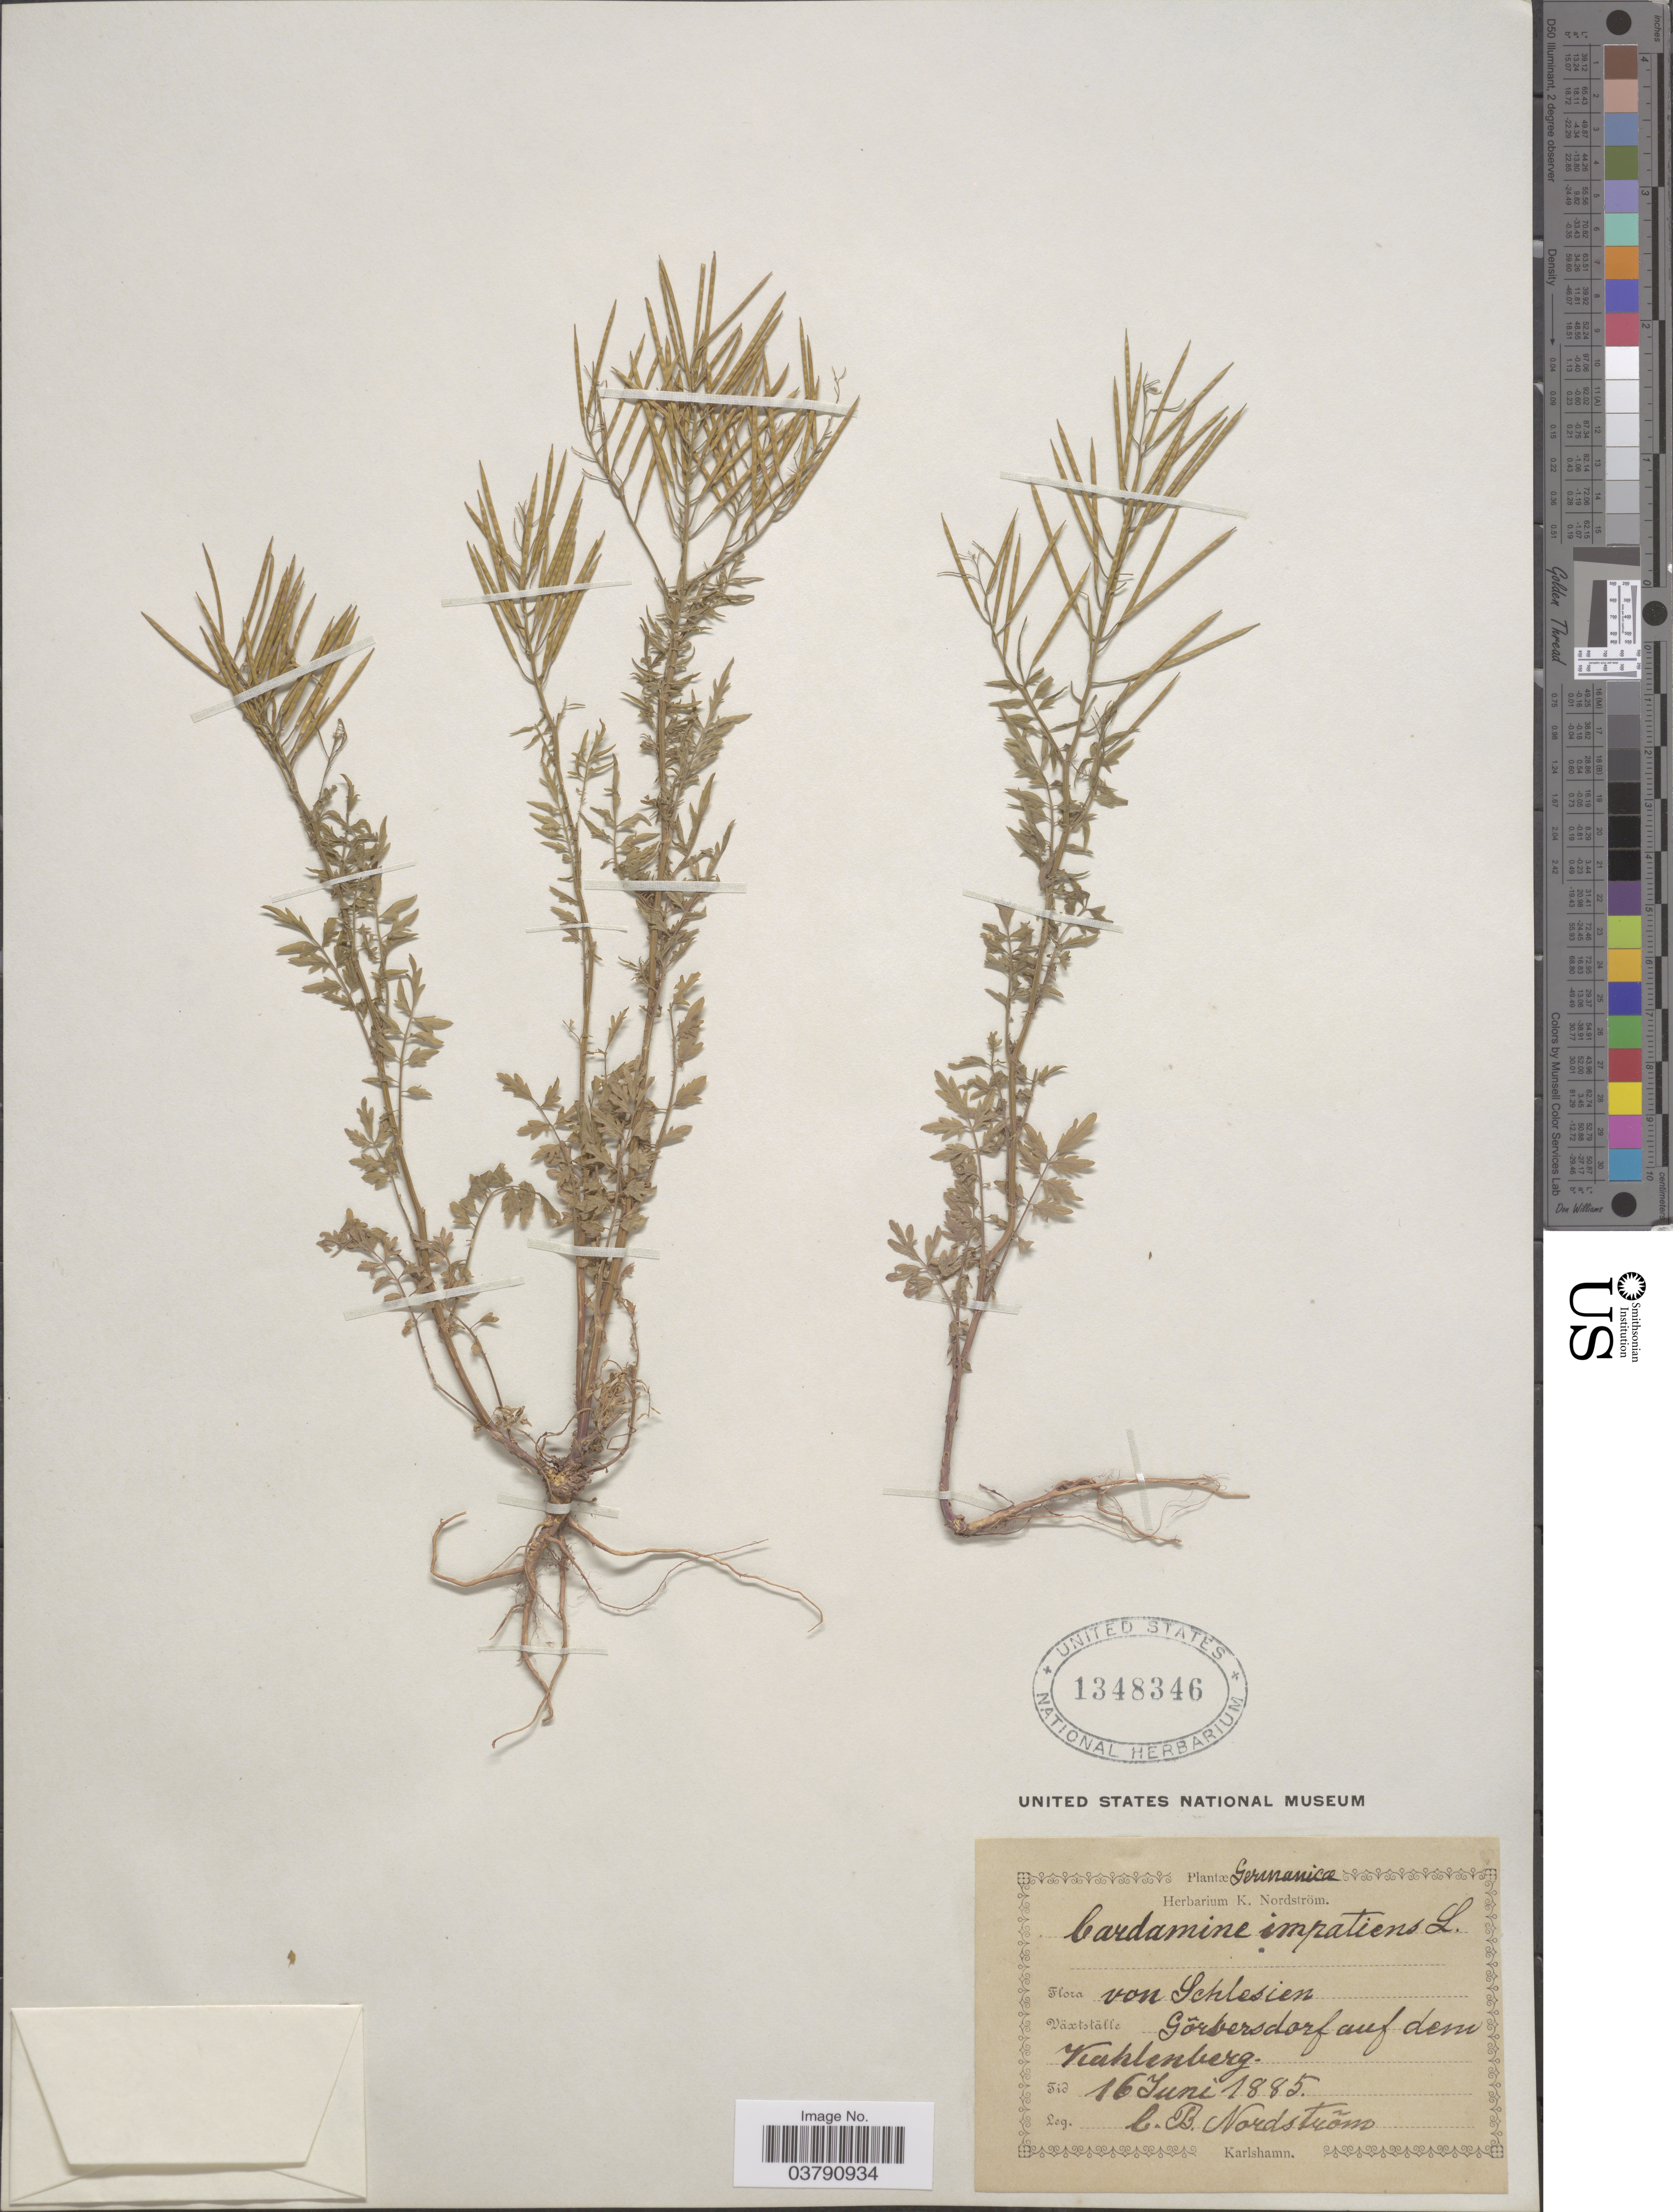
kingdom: Plantae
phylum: Tracheophyta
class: Magnoliopsida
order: Brassicales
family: Brassicaceae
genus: Cardamine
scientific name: Cardamine impatiens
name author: L.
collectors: C. Nordström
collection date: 1885-06-16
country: Germany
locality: Von Schlesien. Görbersdorf auf dem Kahlenberg.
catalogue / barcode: US 1348346